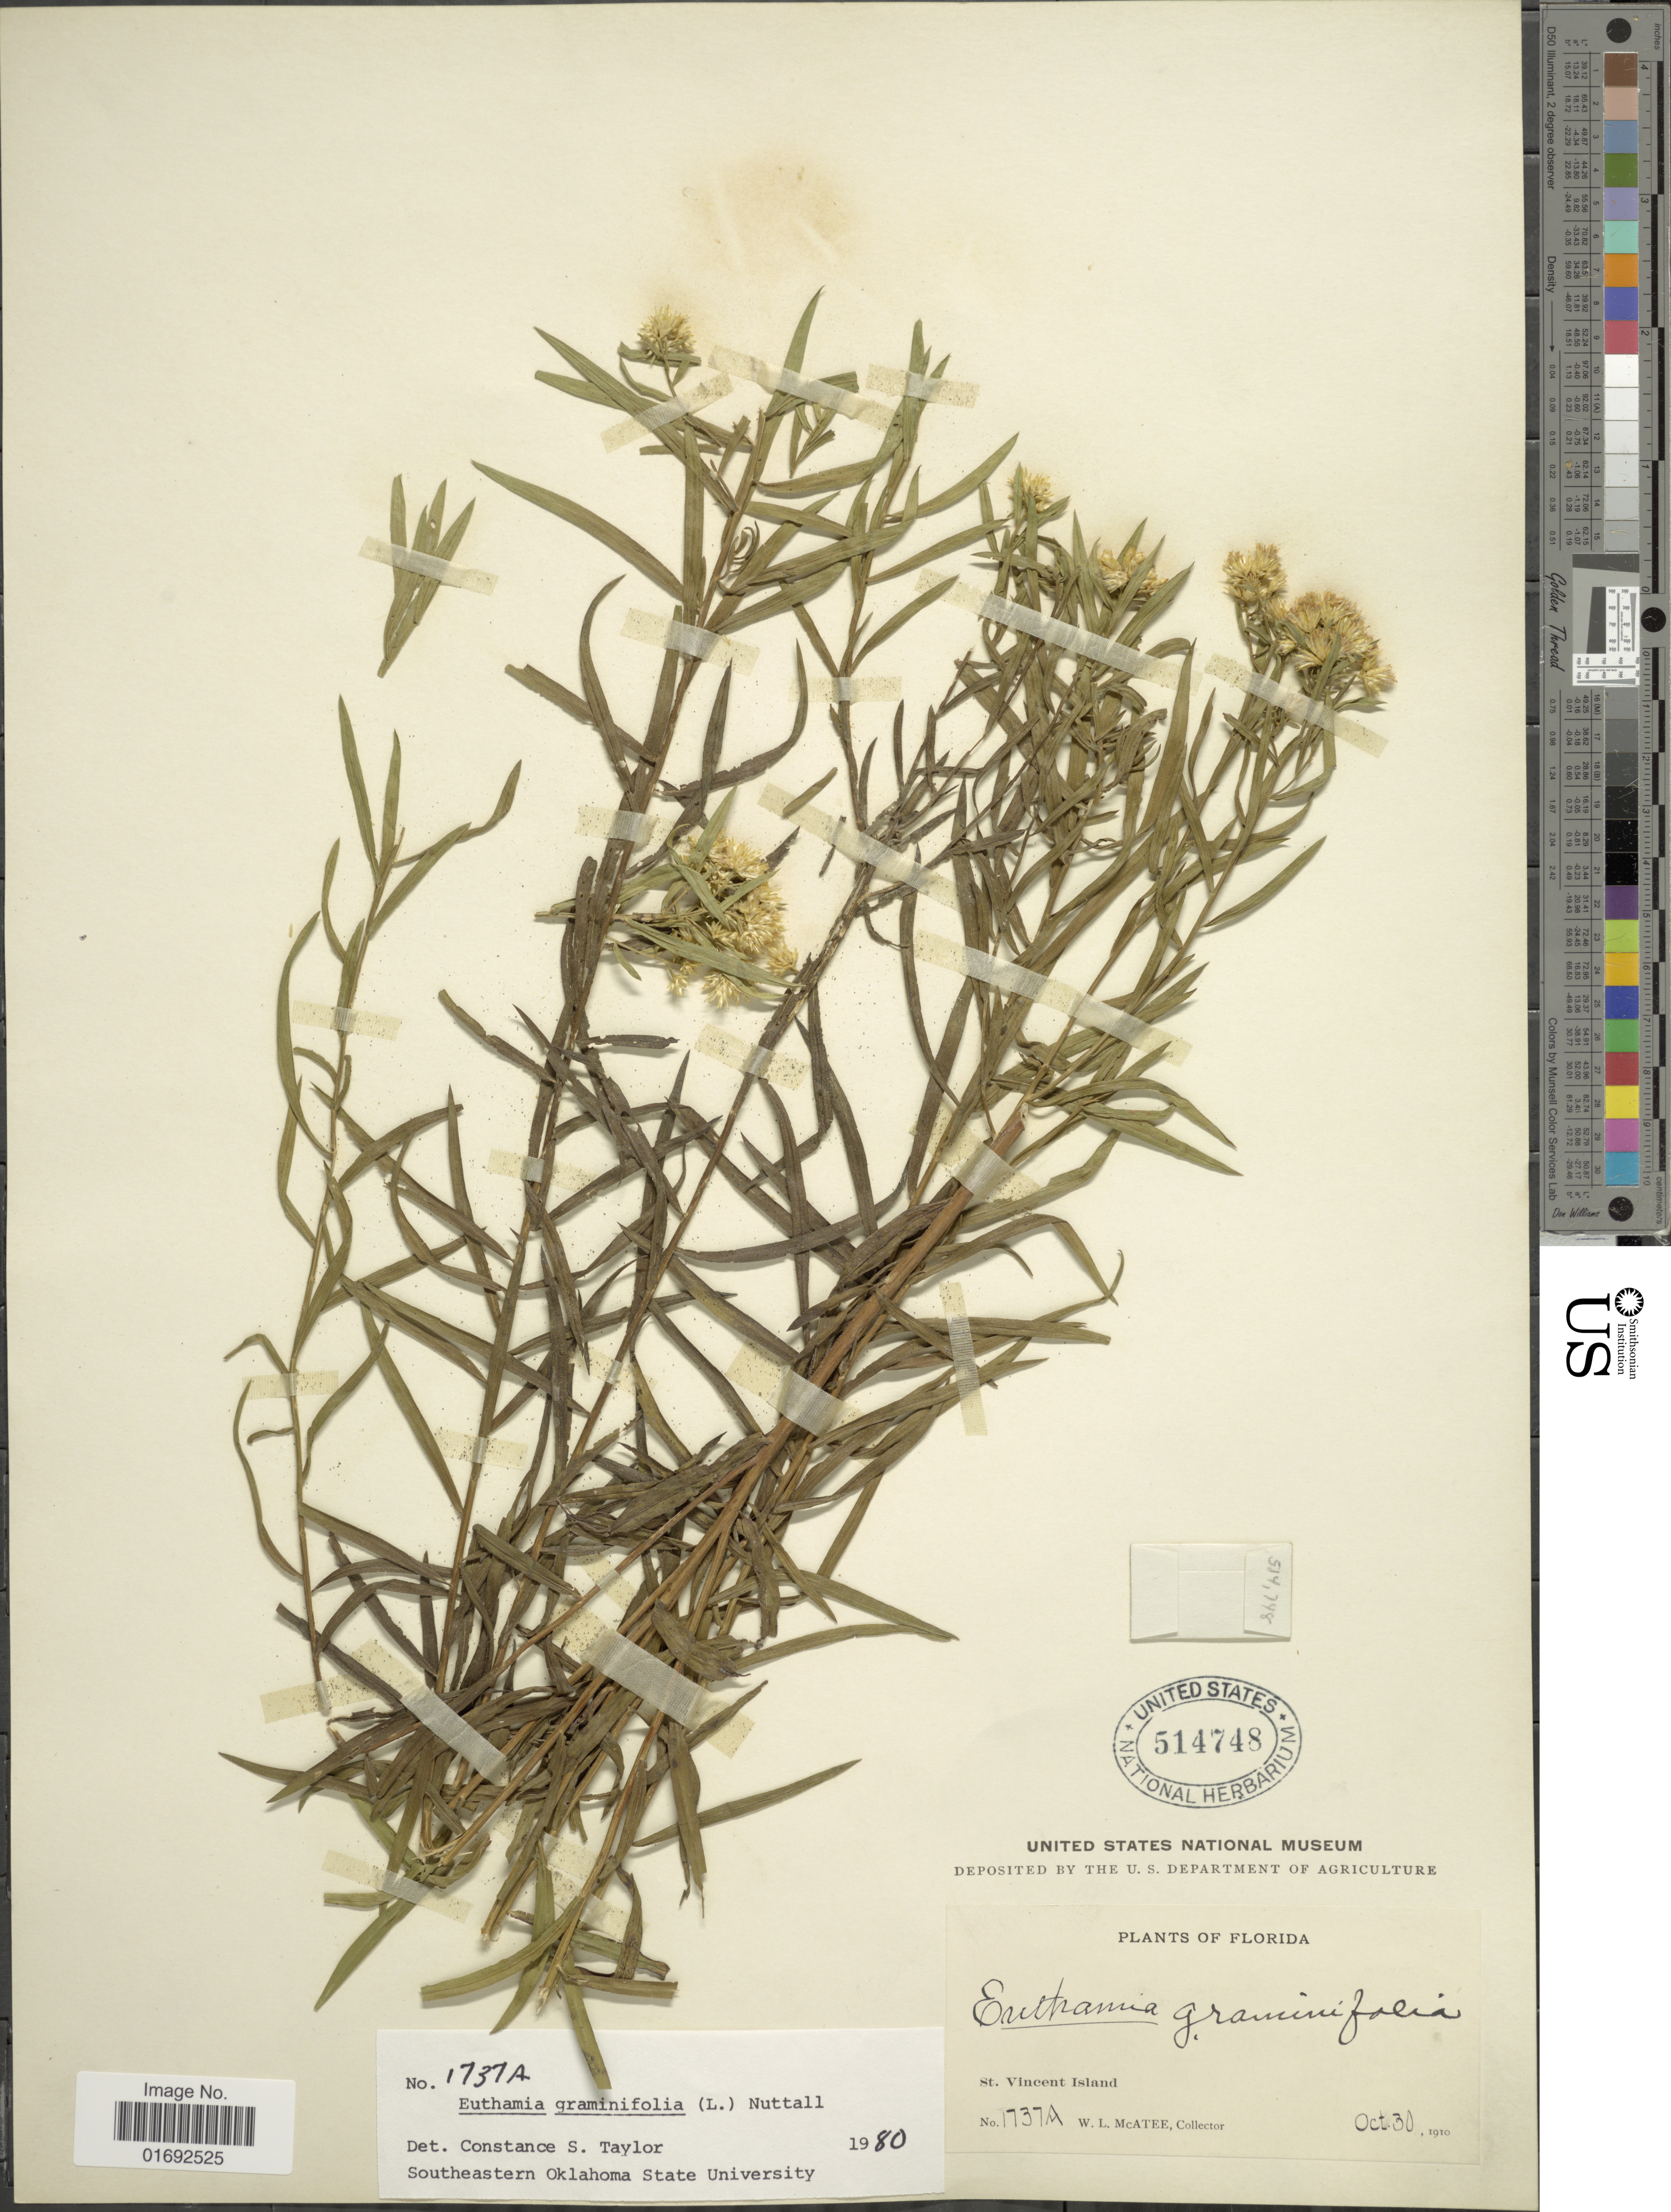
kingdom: Plantae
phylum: Tracheophyta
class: Magnoliopsida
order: Asterales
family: Asteraceae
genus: Euthamia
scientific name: Euthamia scabra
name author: S.W. Greene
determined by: Urbatsch, Lowell E., Curator (LSU), Louisiana State University (UNITED STATES)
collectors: W. McAtee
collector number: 1737A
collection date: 1910-10-30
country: United States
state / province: Florida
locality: St. Vincent Island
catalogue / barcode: US 514748